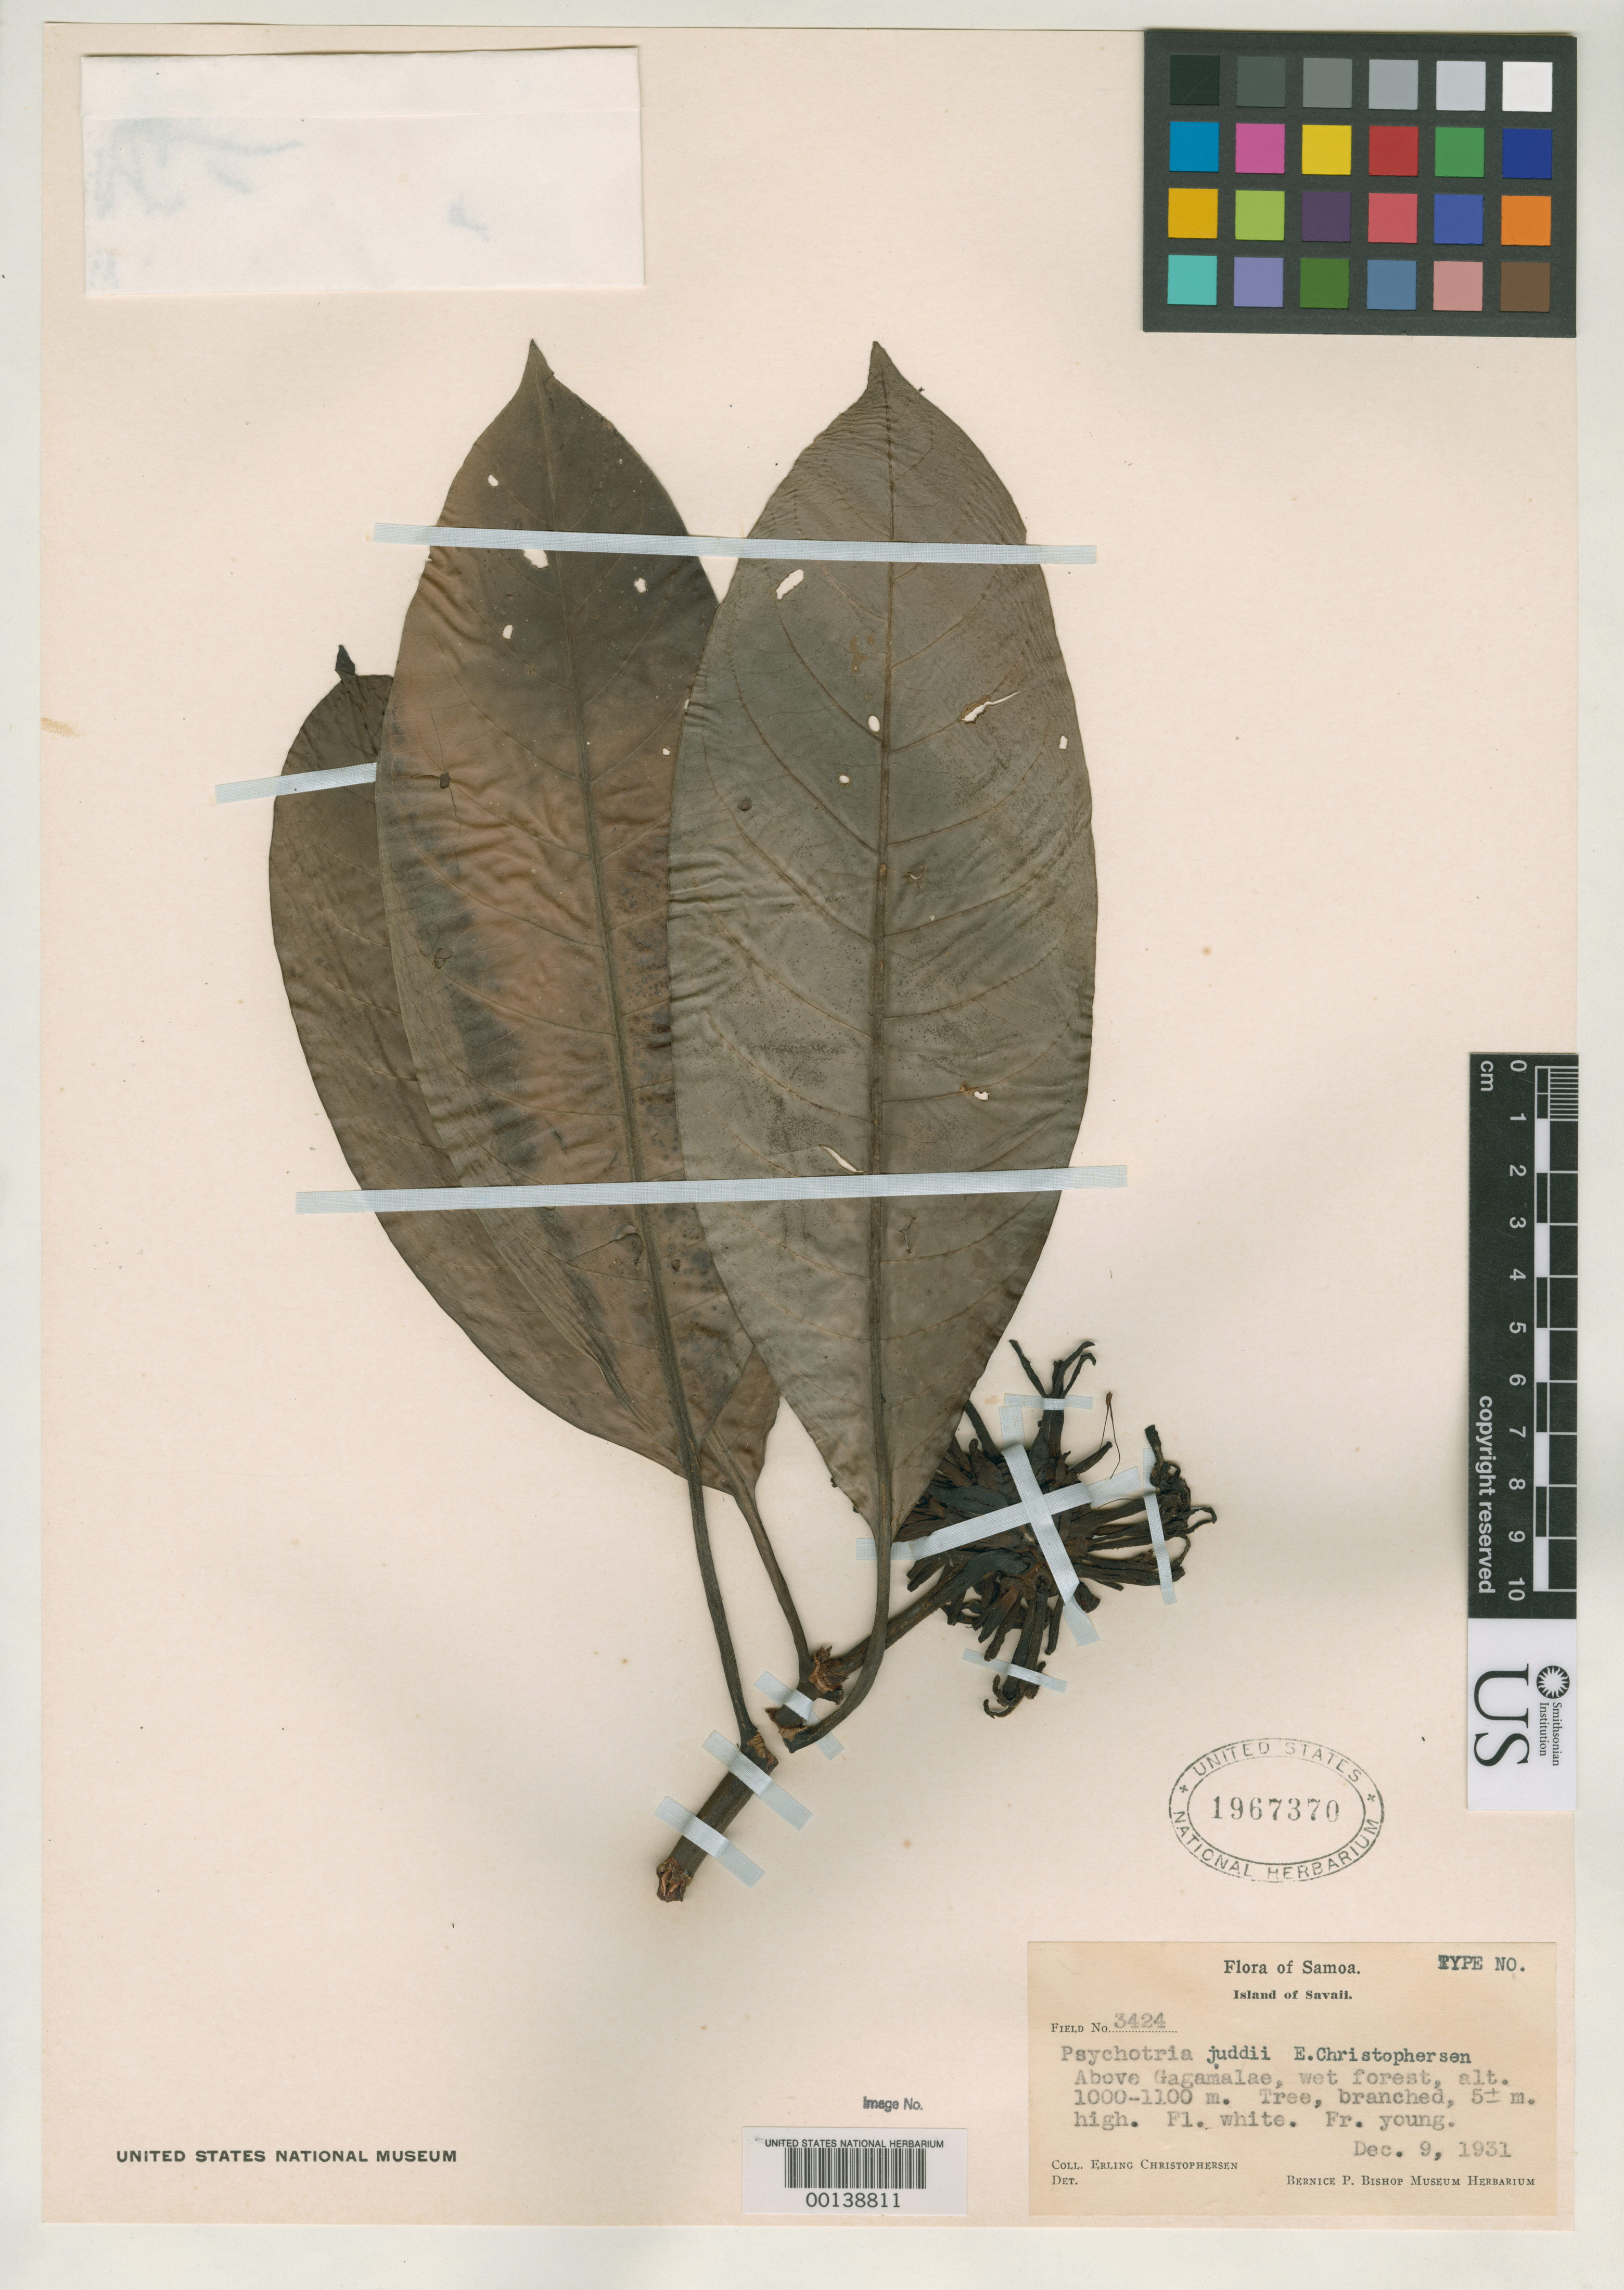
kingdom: Plantae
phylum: Tracheophyta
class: Magnoliopsida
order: Gentianales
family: Rubiaceae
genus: Psychotria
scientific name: Psychotria juddii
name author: Christoph.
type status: Isotype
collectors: E. Christophersen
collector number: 3424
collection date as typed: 09 Dec 1931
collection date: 1931-12-09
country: Samoa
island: Savai'i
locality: Above Ngangamalae. [Western Samoa]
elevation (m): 1000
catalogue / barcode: US 1967370